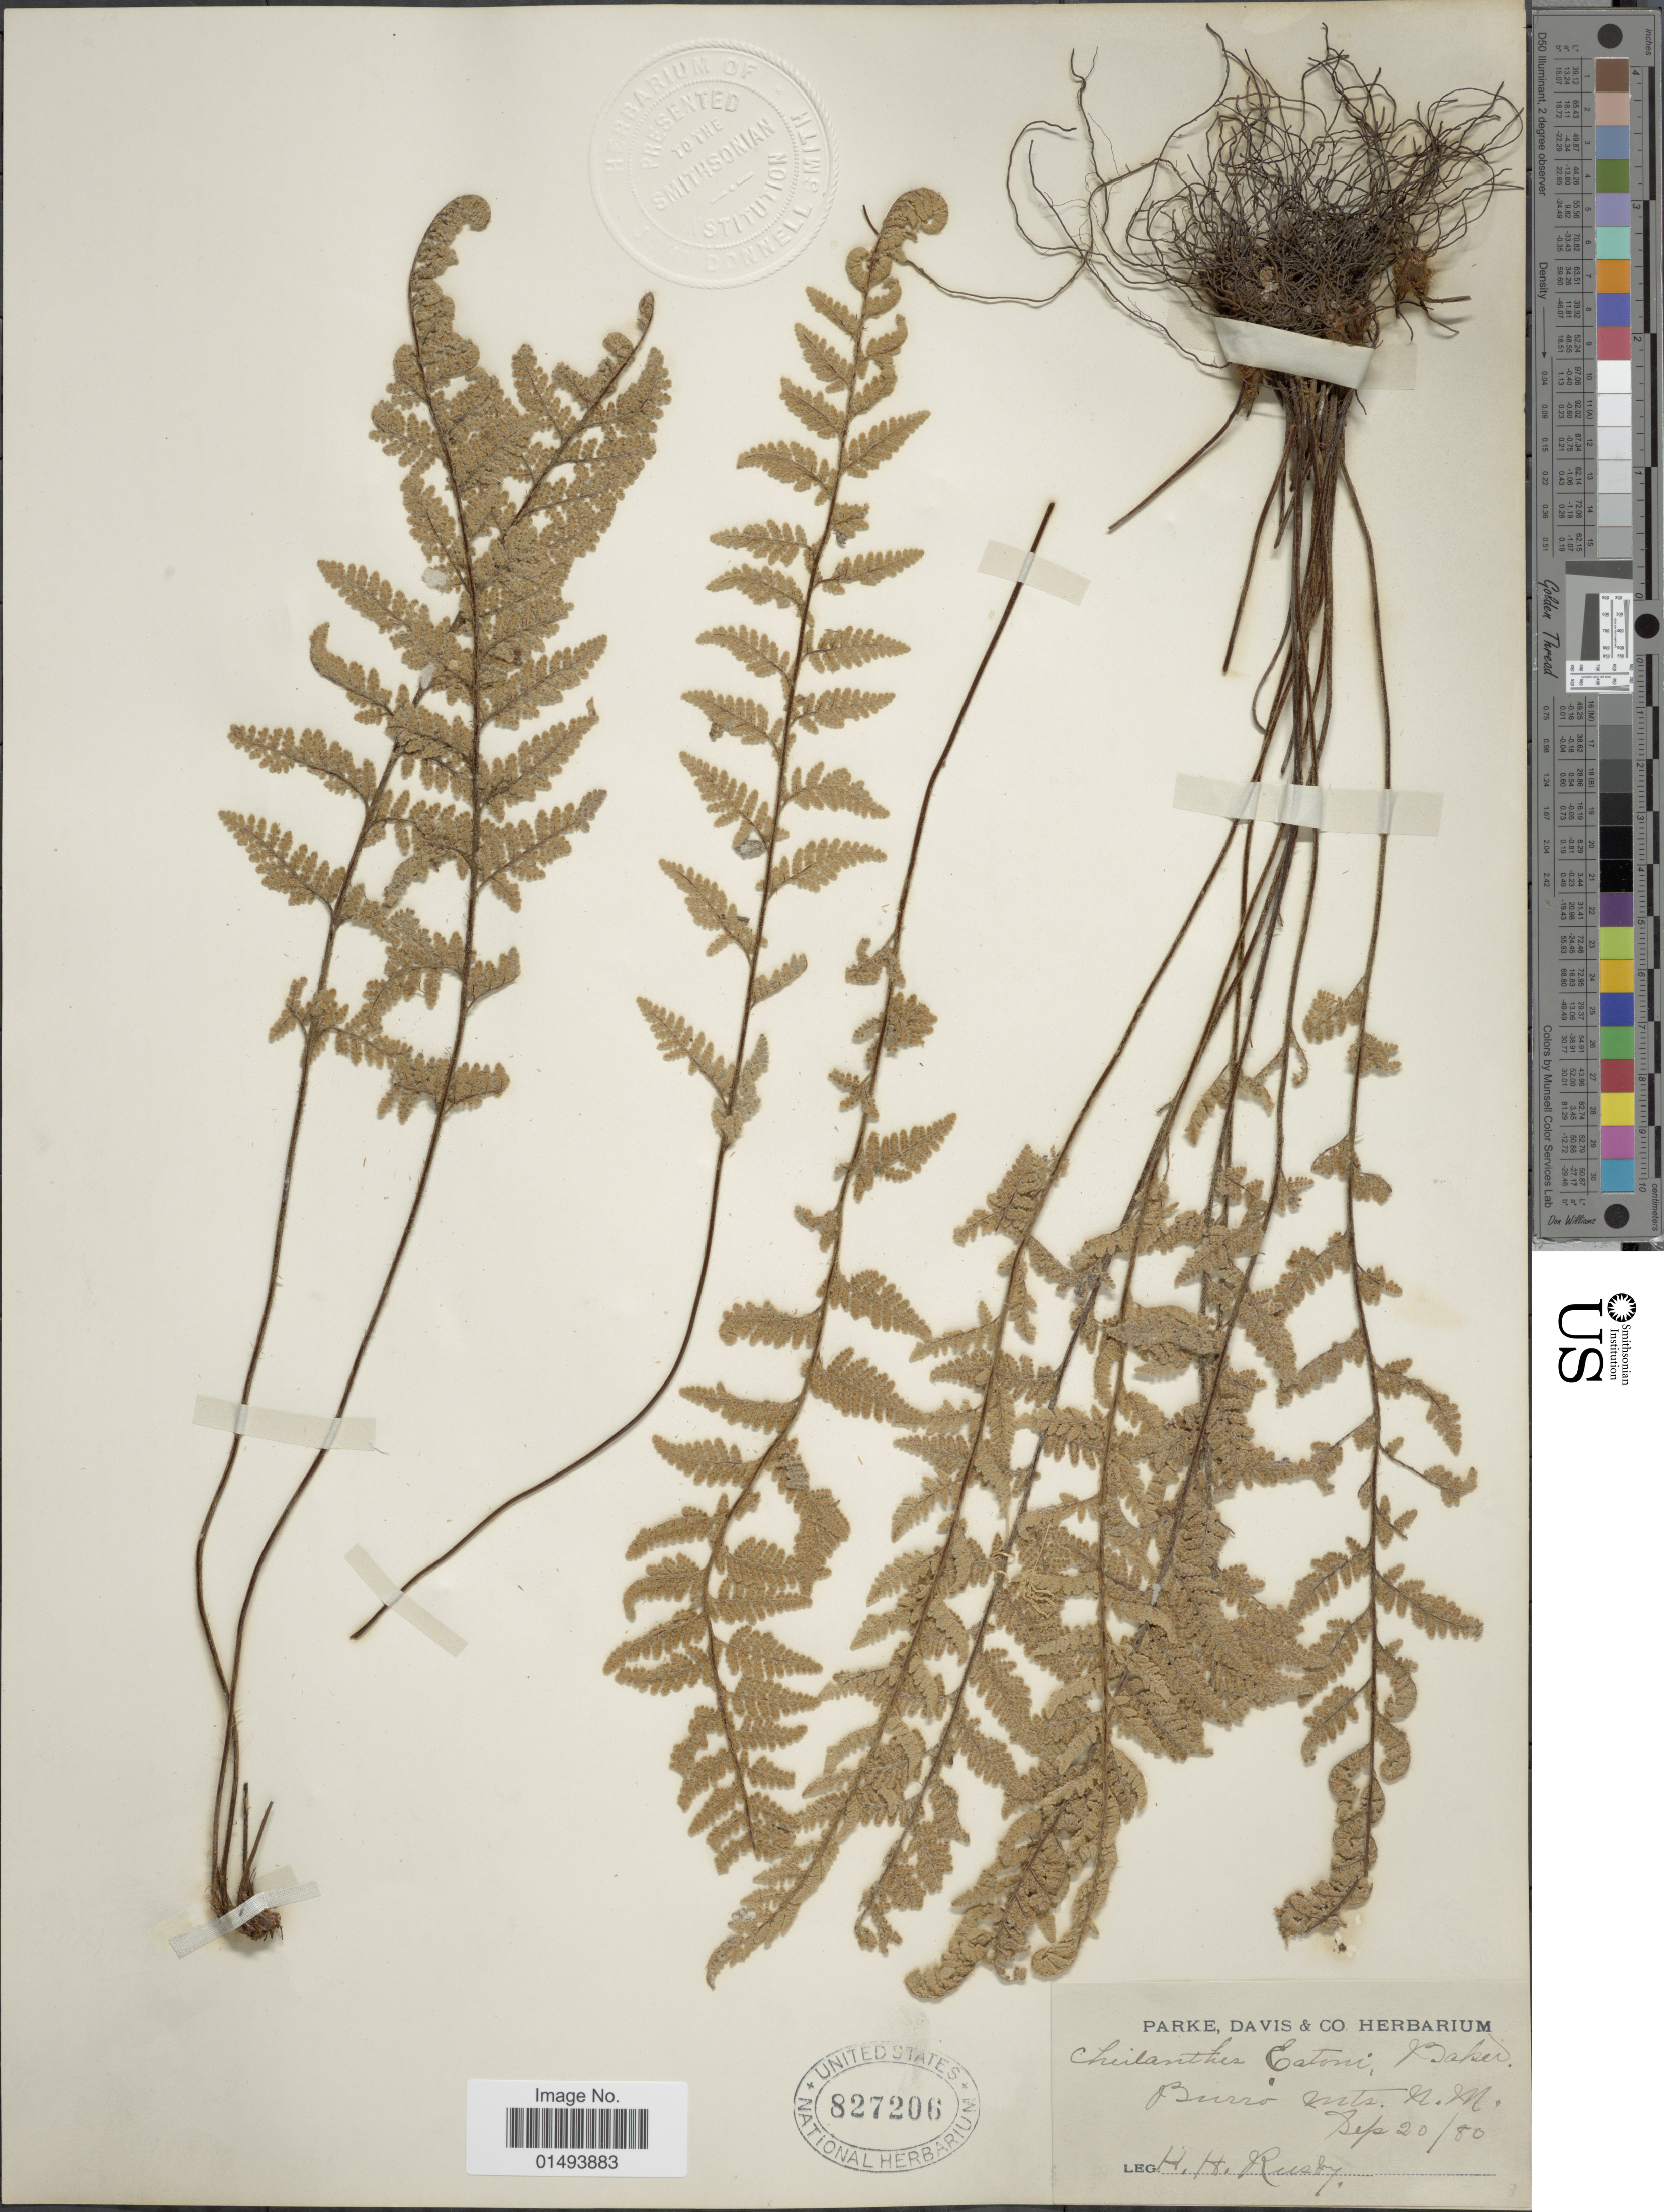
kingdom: Plantae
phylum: Tracheophyta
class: Polypodiopsida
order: Polypodiales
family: Pteridaceae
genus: Myriopteris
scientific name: Myriopteris rufa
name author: Fée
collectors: H. H. Rusby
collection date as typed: Transcribed d/m/y: 20/9/80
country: United States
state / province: New Mexico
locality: Burro Mts.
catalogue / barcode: US 827206